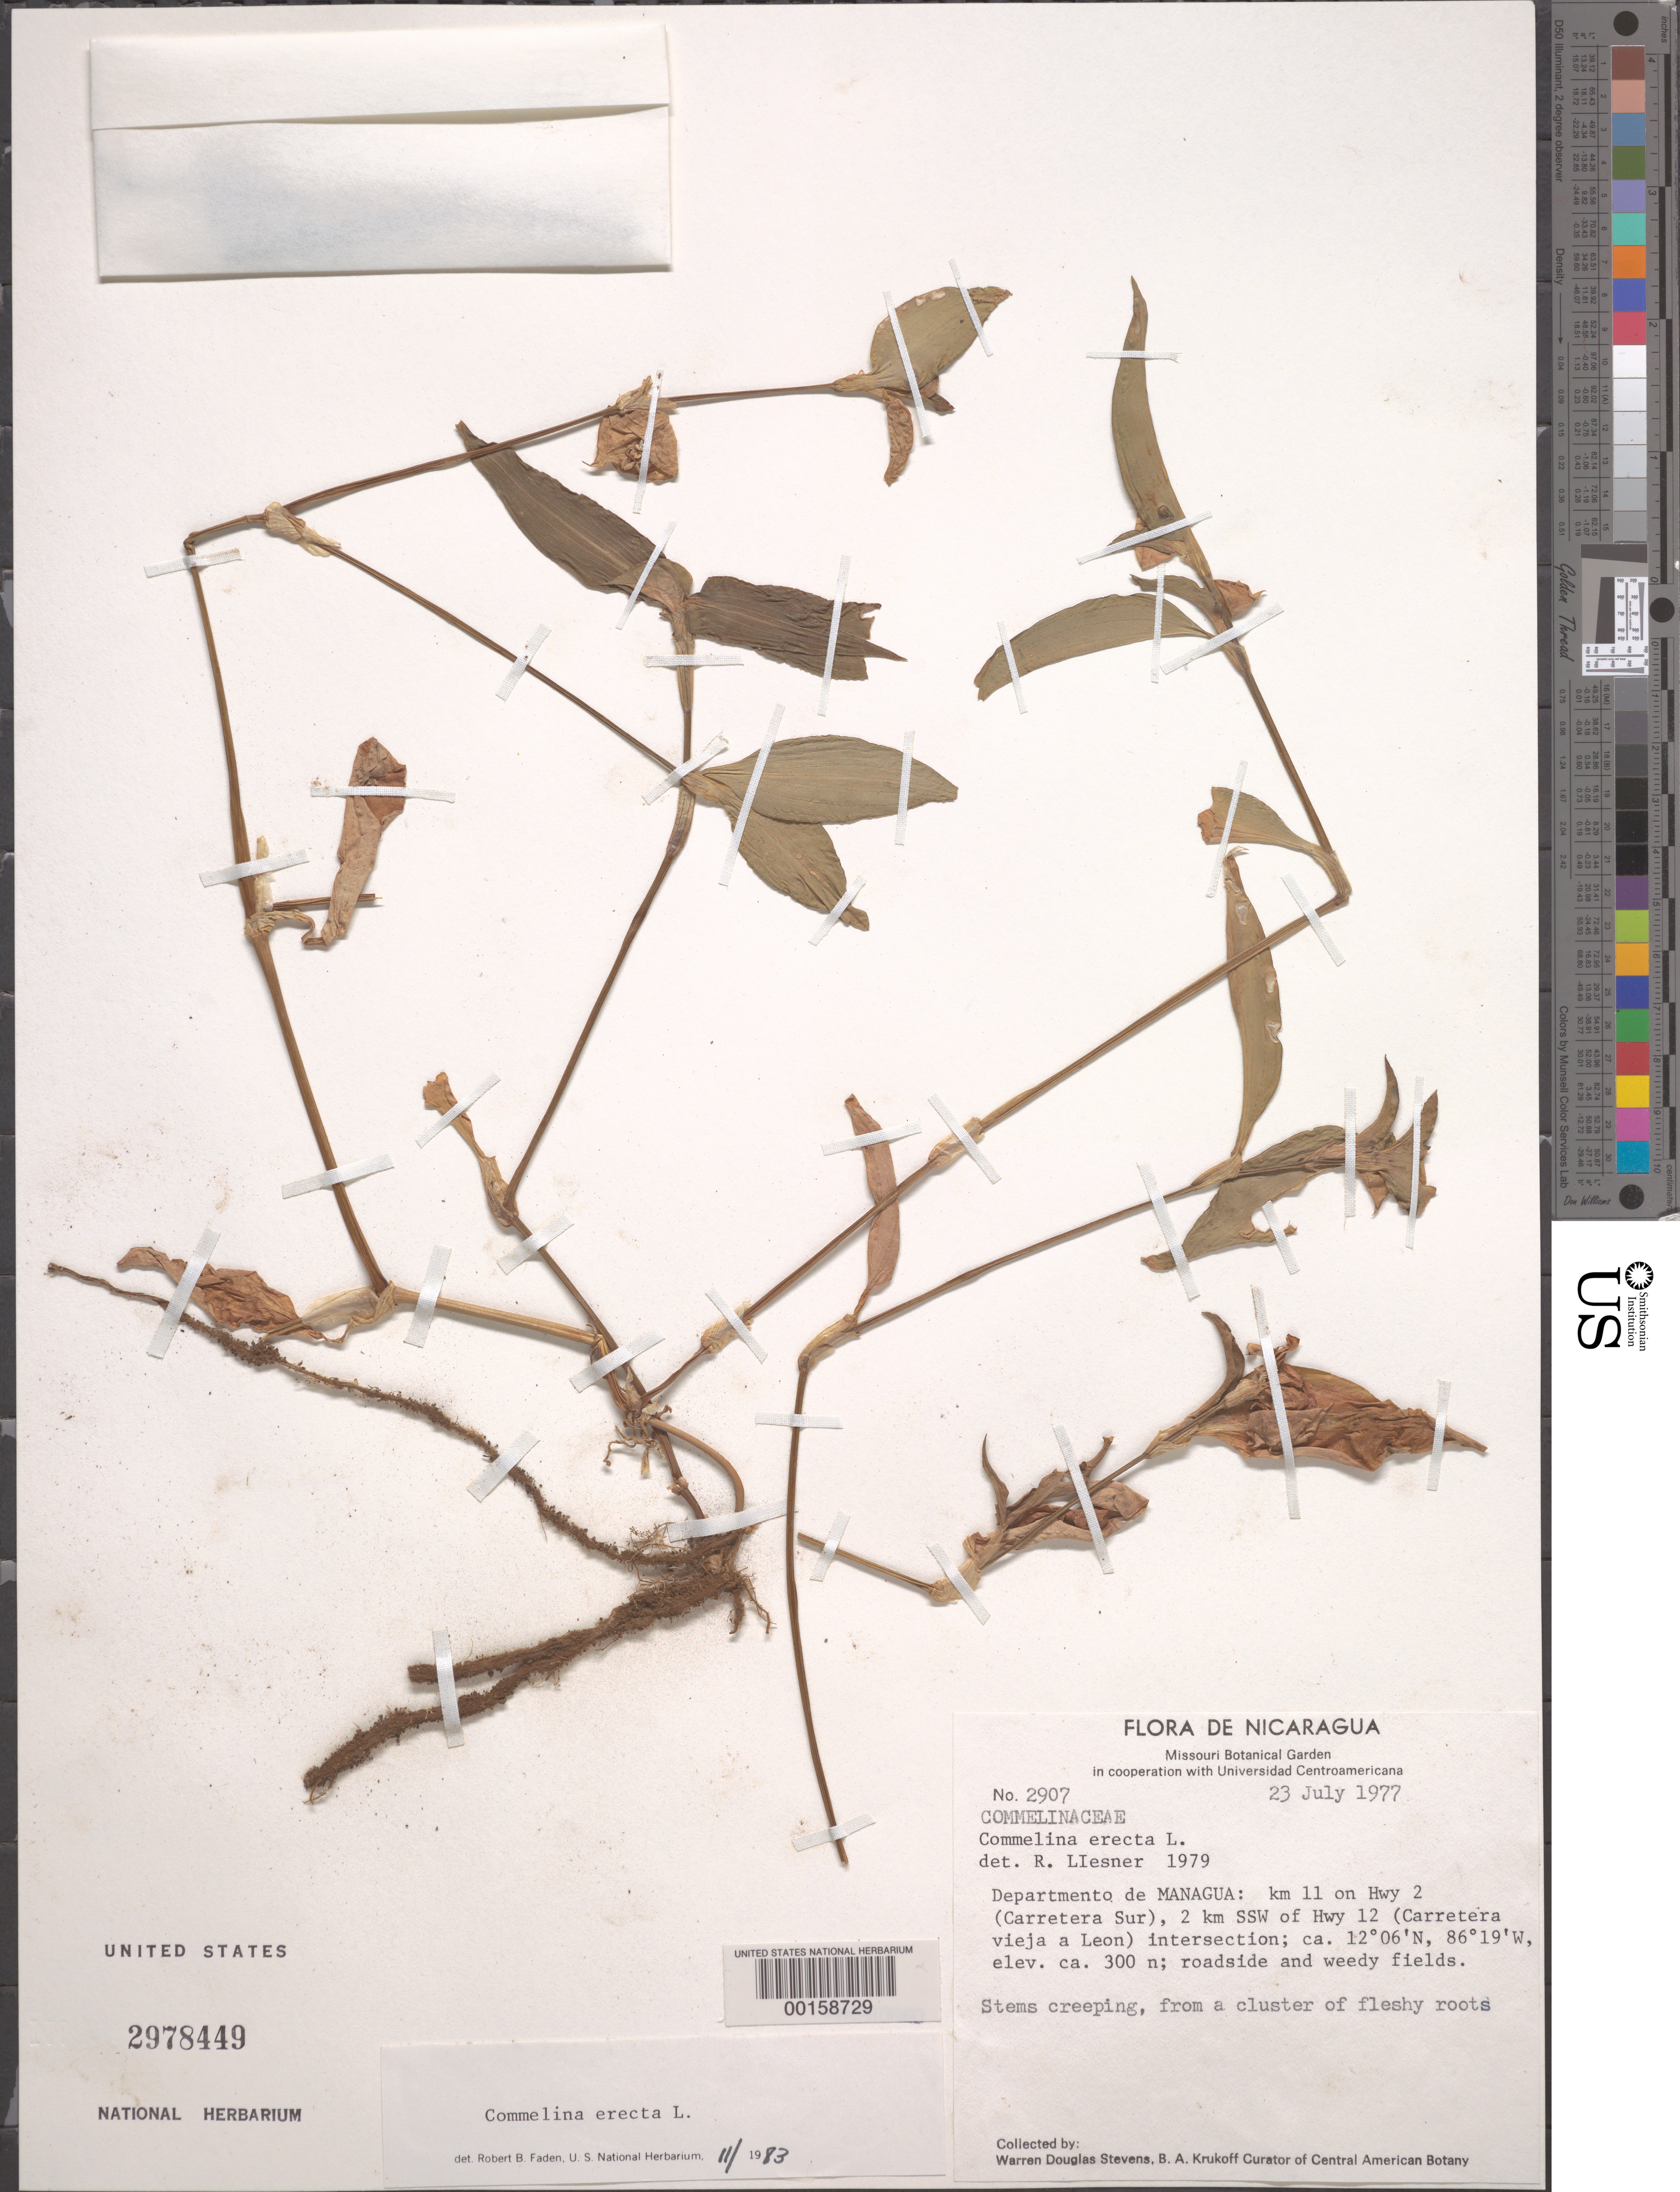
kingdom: Plantae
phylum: Tracheophyta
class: Liliopsida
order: Commelinales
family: Commelinaceae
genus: Commelina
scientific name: Commelina erecta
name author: L.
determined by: Faden, Robert B., (US), Smithsonian Institution - National Museum of Natural History (UNITED STATES)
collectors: W. D. Stevens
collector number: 2907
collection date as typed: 23 Jul 1977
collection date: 1977-07-23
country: Nicaragua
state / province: Managua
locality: Km 11 on hwy 2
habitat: Roadside and weedy fields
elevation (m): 300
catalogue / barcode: US 2978449